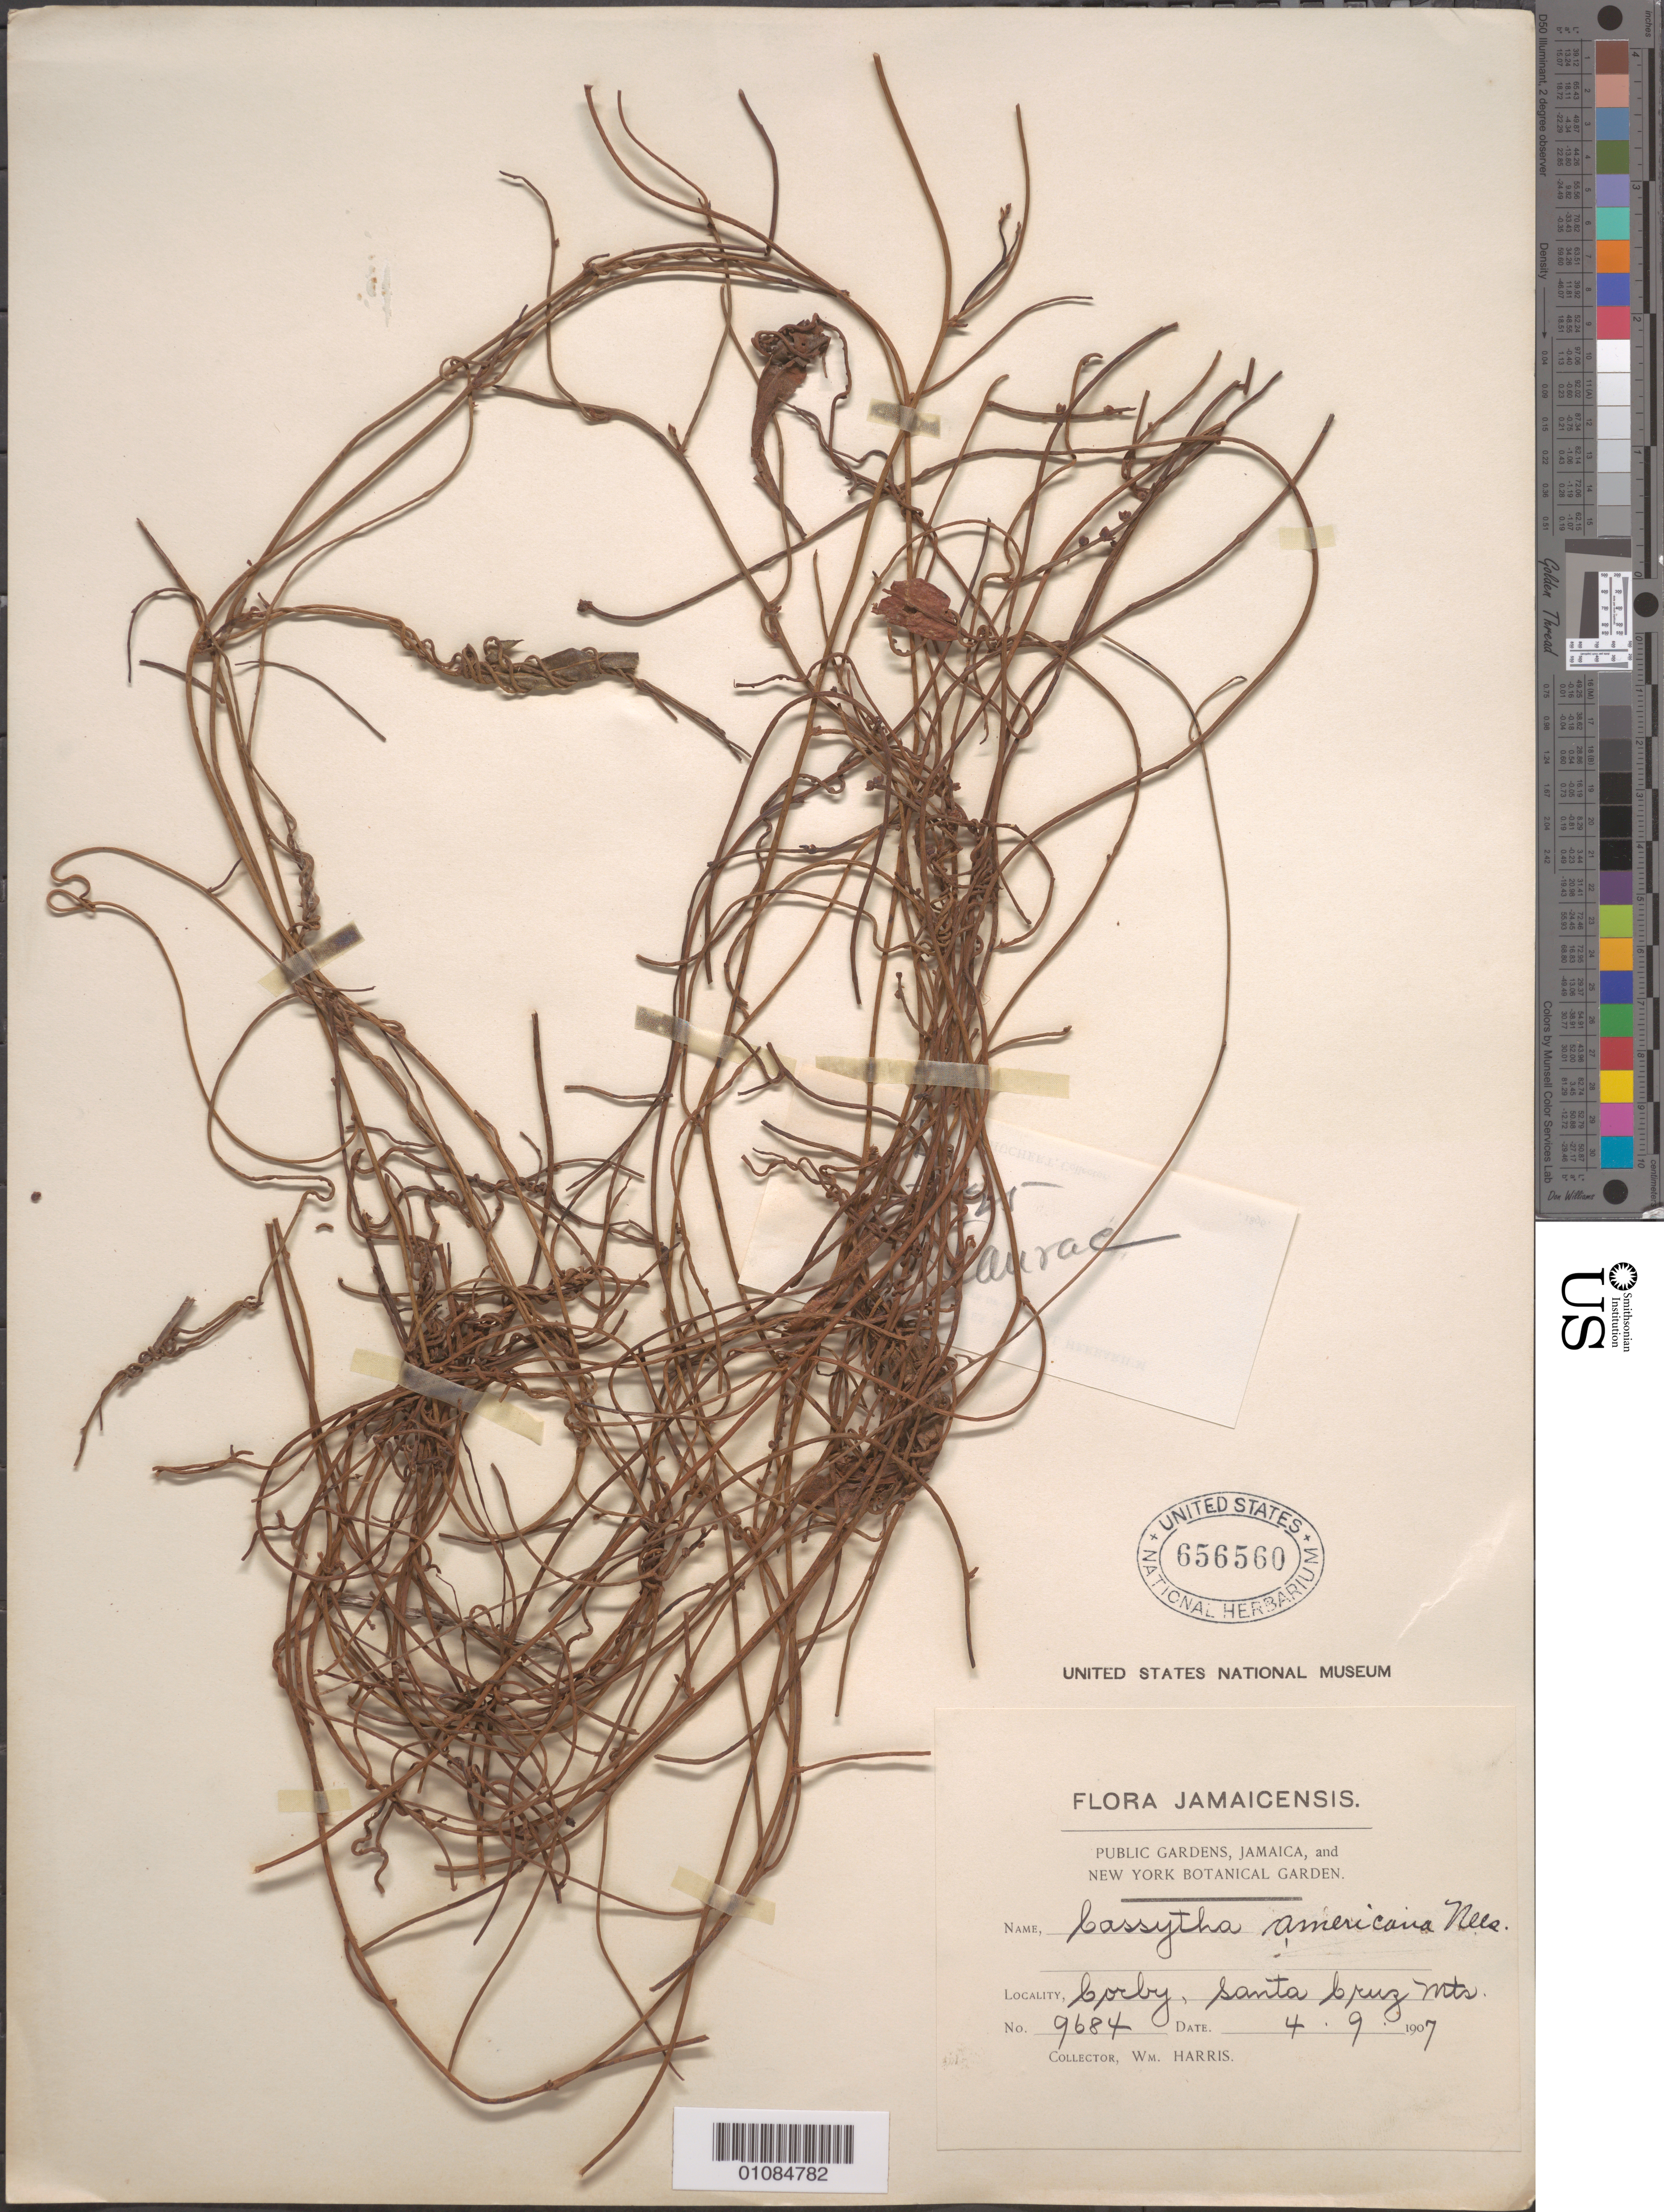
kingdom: Plantae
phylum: Tracheophyta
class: Magnoliopsida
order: Laurales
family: Lauraceae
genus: Cassytha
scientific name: Cassytha filiformis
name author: L.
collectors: W. H. Harris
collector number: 9684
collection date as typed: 04 Sep 1907 or 09 Apr 1907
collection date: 1907-04-09 or 1907-09-04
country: Jamaica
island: Jamaica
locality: Corby, Santa Cruz Mountains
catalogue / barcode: US 656560